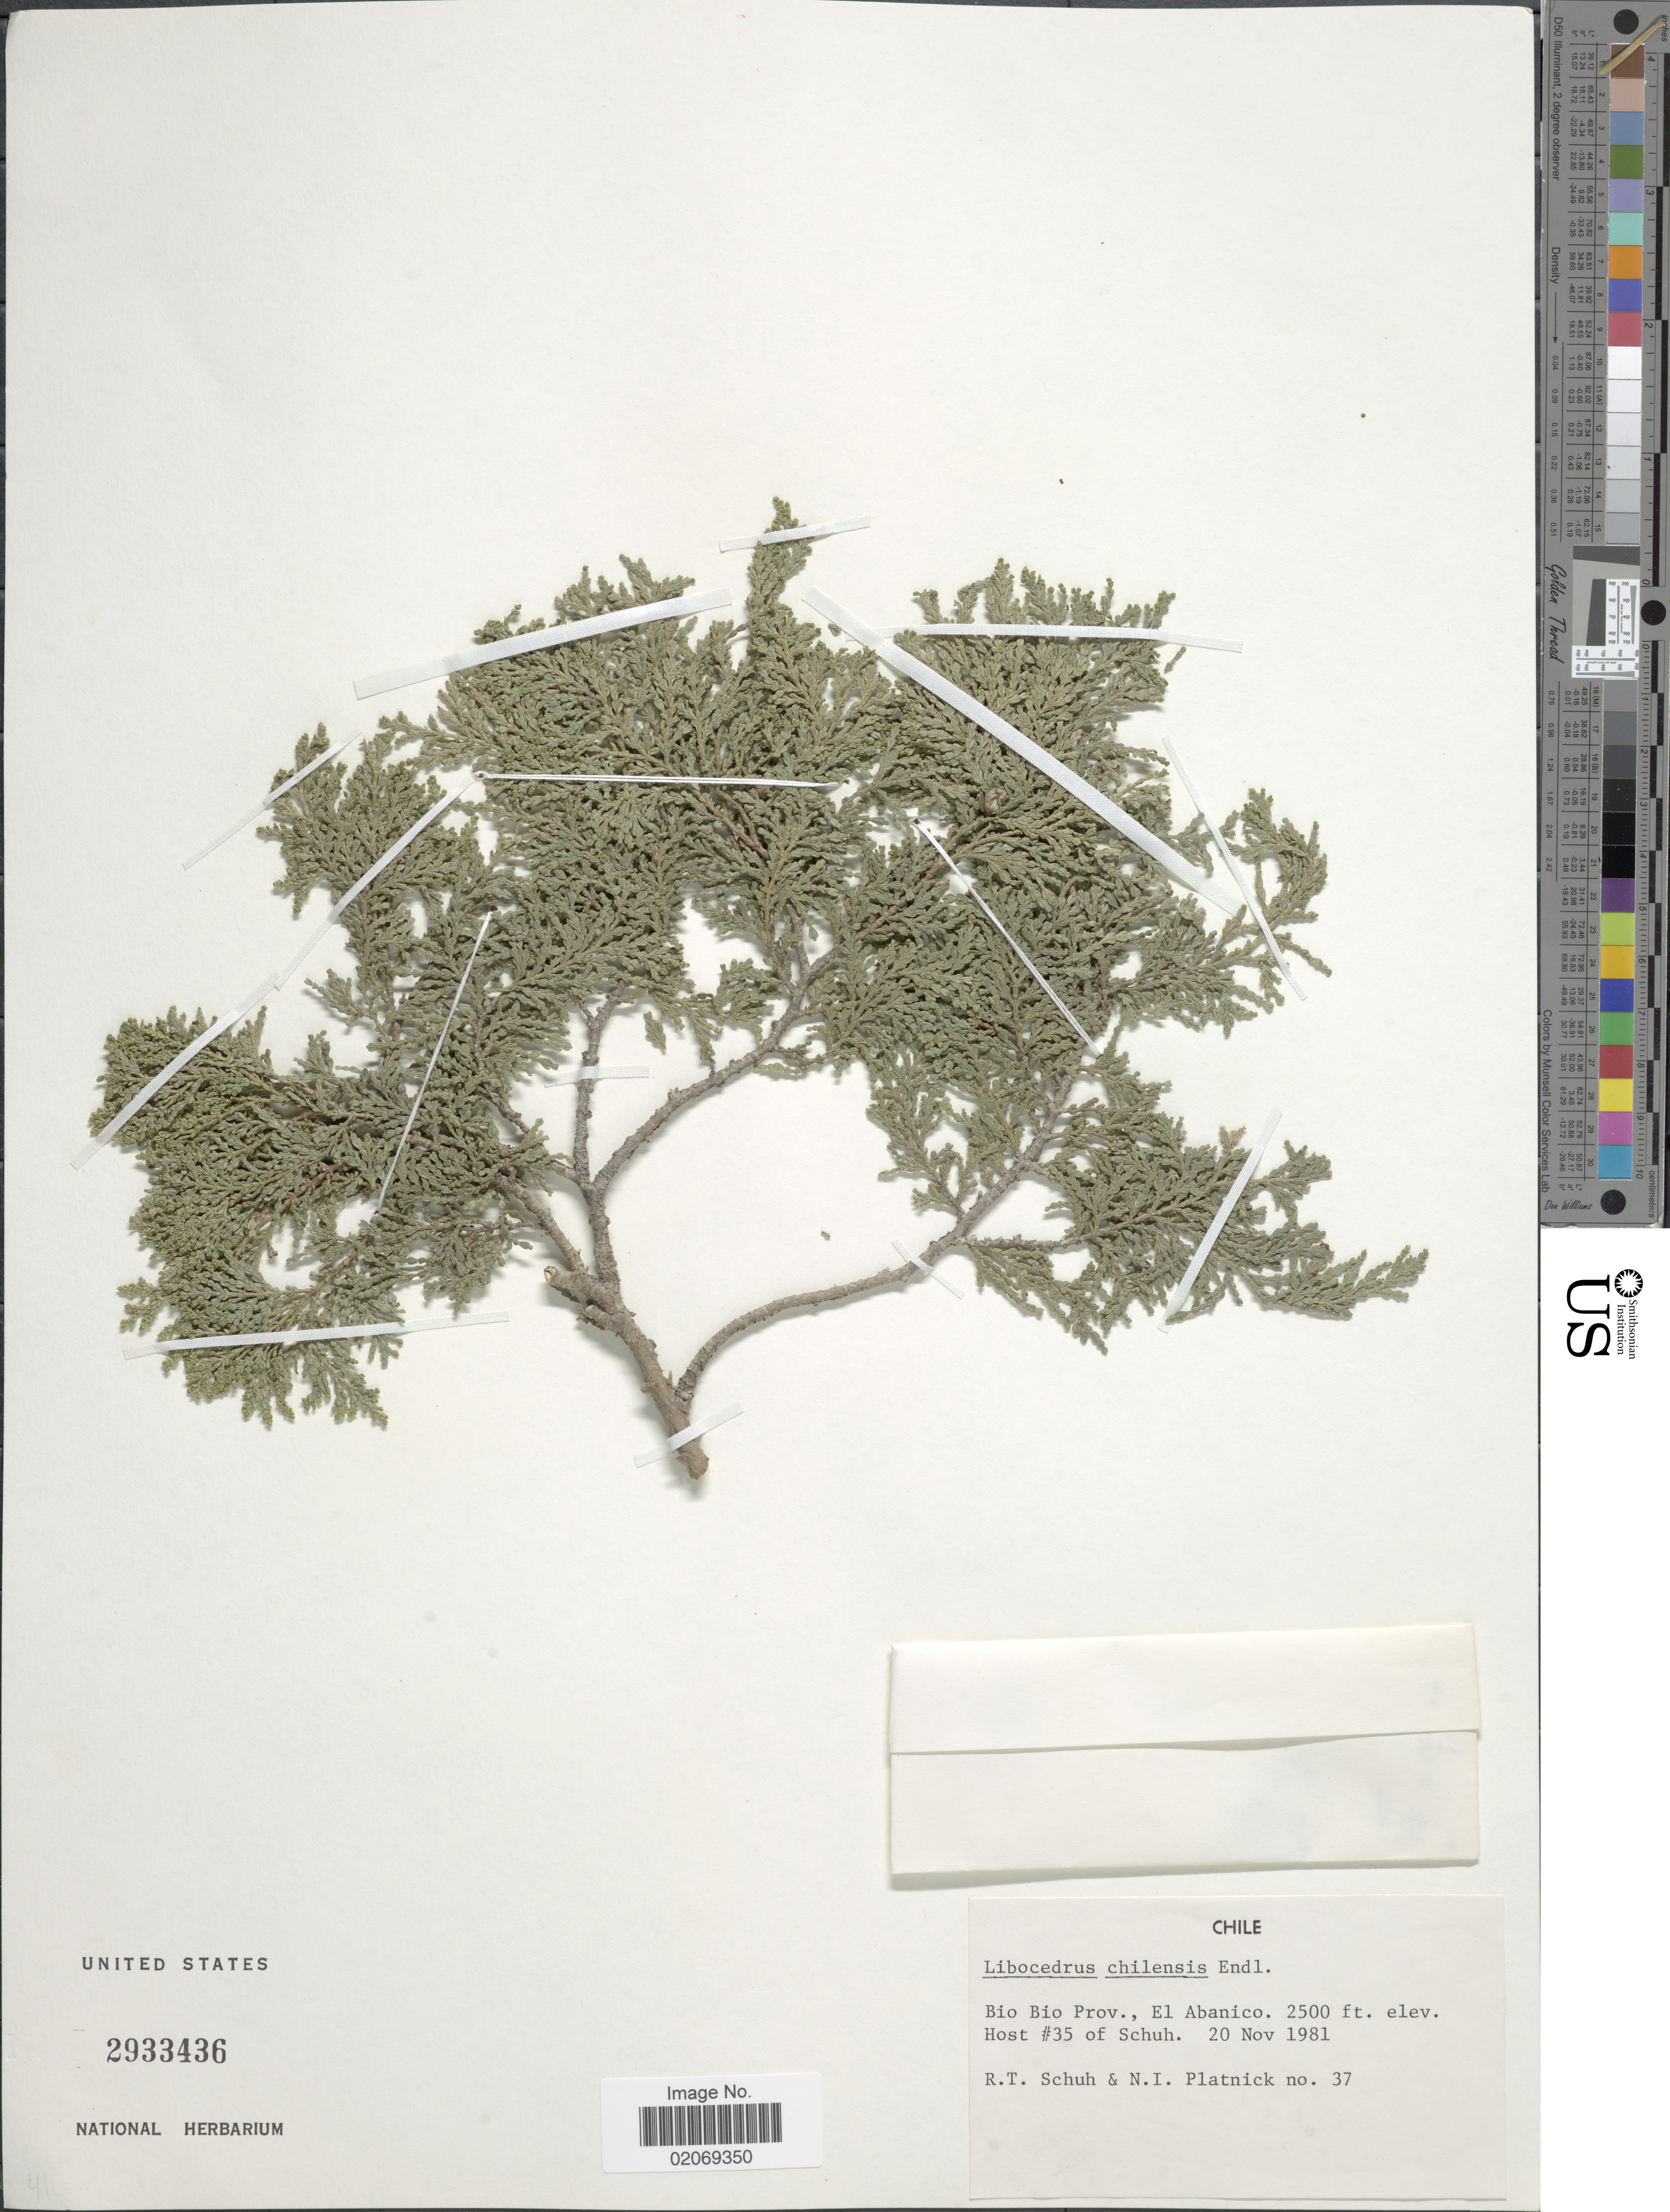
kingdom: Plantae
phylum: Tracheophyta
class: Pinopsida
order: Pinales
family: Cupressaceae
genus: Libocedrus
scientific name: Libocedrus chilensis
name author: (D. Don) Endl.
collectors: R. Schuh & N. Platnick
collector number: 37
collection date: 1981-11-20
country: Chile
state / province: Bio-Bío (VIII)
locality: Bio Bio Prov., El Abanico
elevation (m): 762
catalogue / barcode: US 2933436